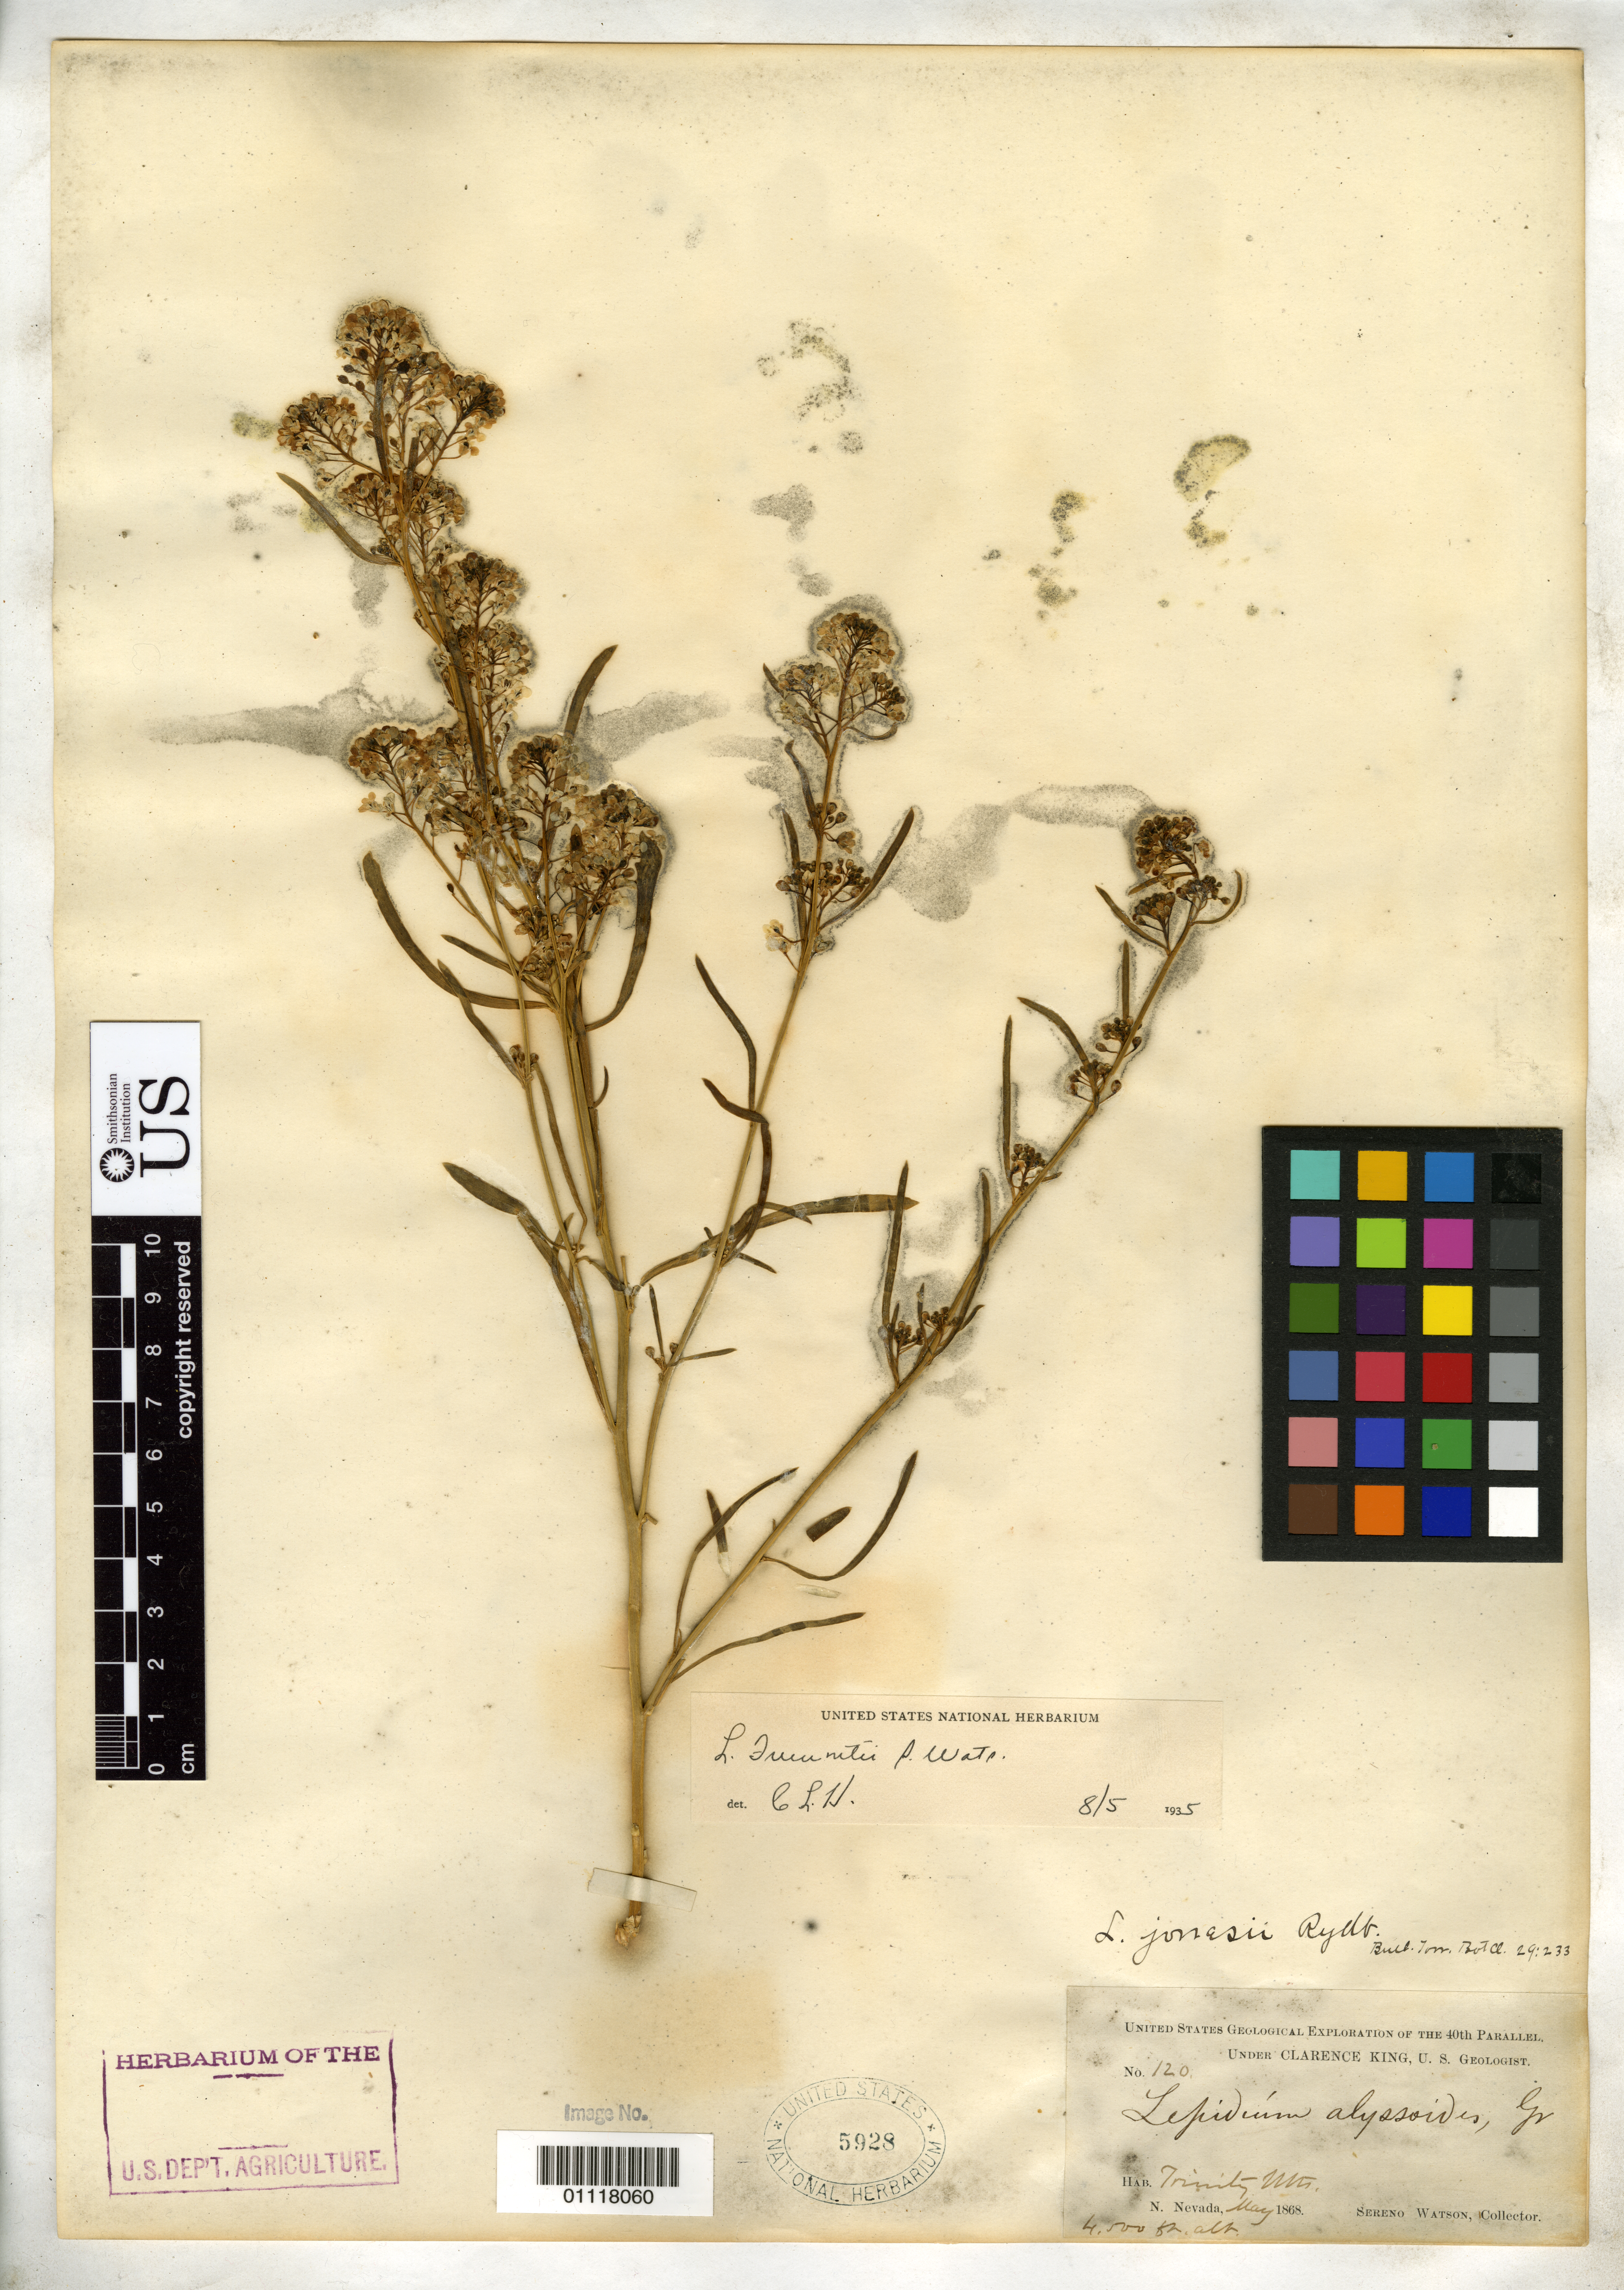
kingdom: Plantae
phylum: Tracheophyta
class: Magnoliopsida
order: Brassicales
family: Brassicaceae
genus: Lepidium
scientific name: Lepidium fremontii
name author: S. Watson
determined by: Hitchcock, C. L.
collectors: S. Watson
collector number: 120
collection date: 1868-05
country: United States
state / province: Nevada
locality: Trinity Mts.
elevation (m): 1372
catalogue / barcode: US 5928